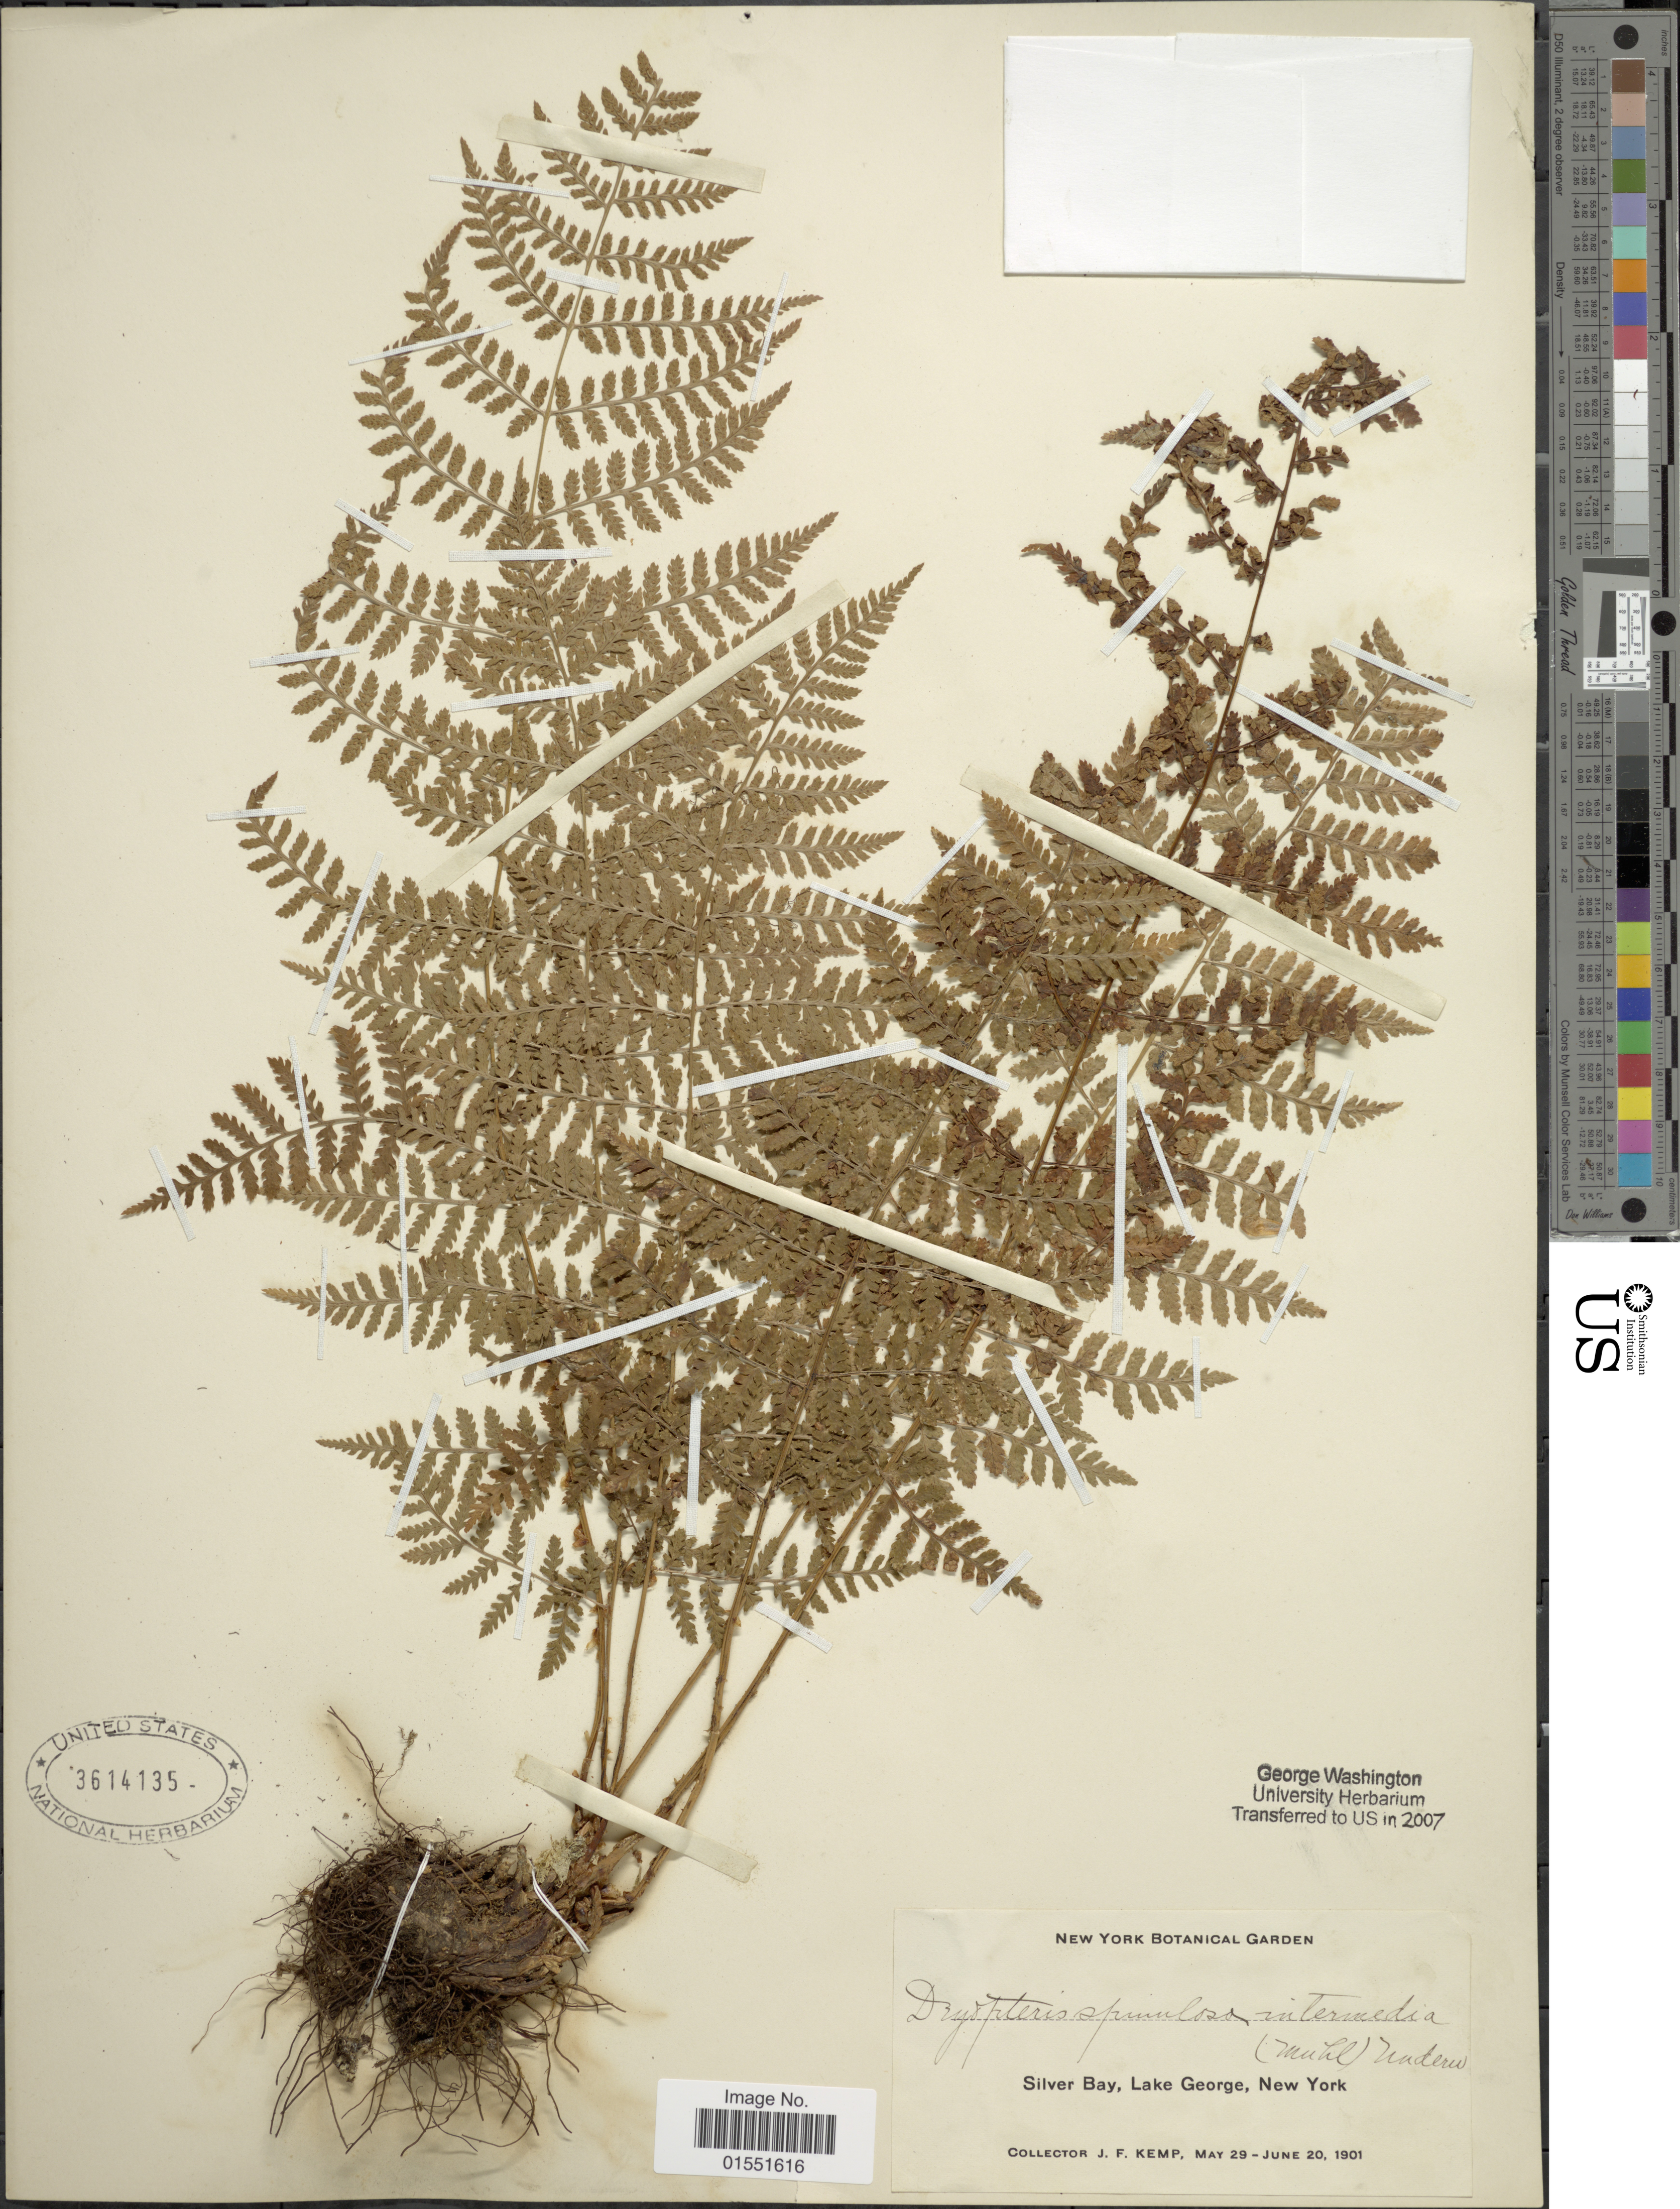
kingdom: Plantae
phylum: Tracheophyta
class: Polypodiopsida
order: Polypodiales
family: Dryopteridaceae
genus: Dryopteris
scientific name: Dryopteris intermedia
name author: (Muhl.) A. Gray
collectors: J. F. Kemp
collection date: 1901-05-29/1901-06-20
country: United States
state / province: New York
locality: Silver Bay, Lake George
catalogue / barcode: US 3614135